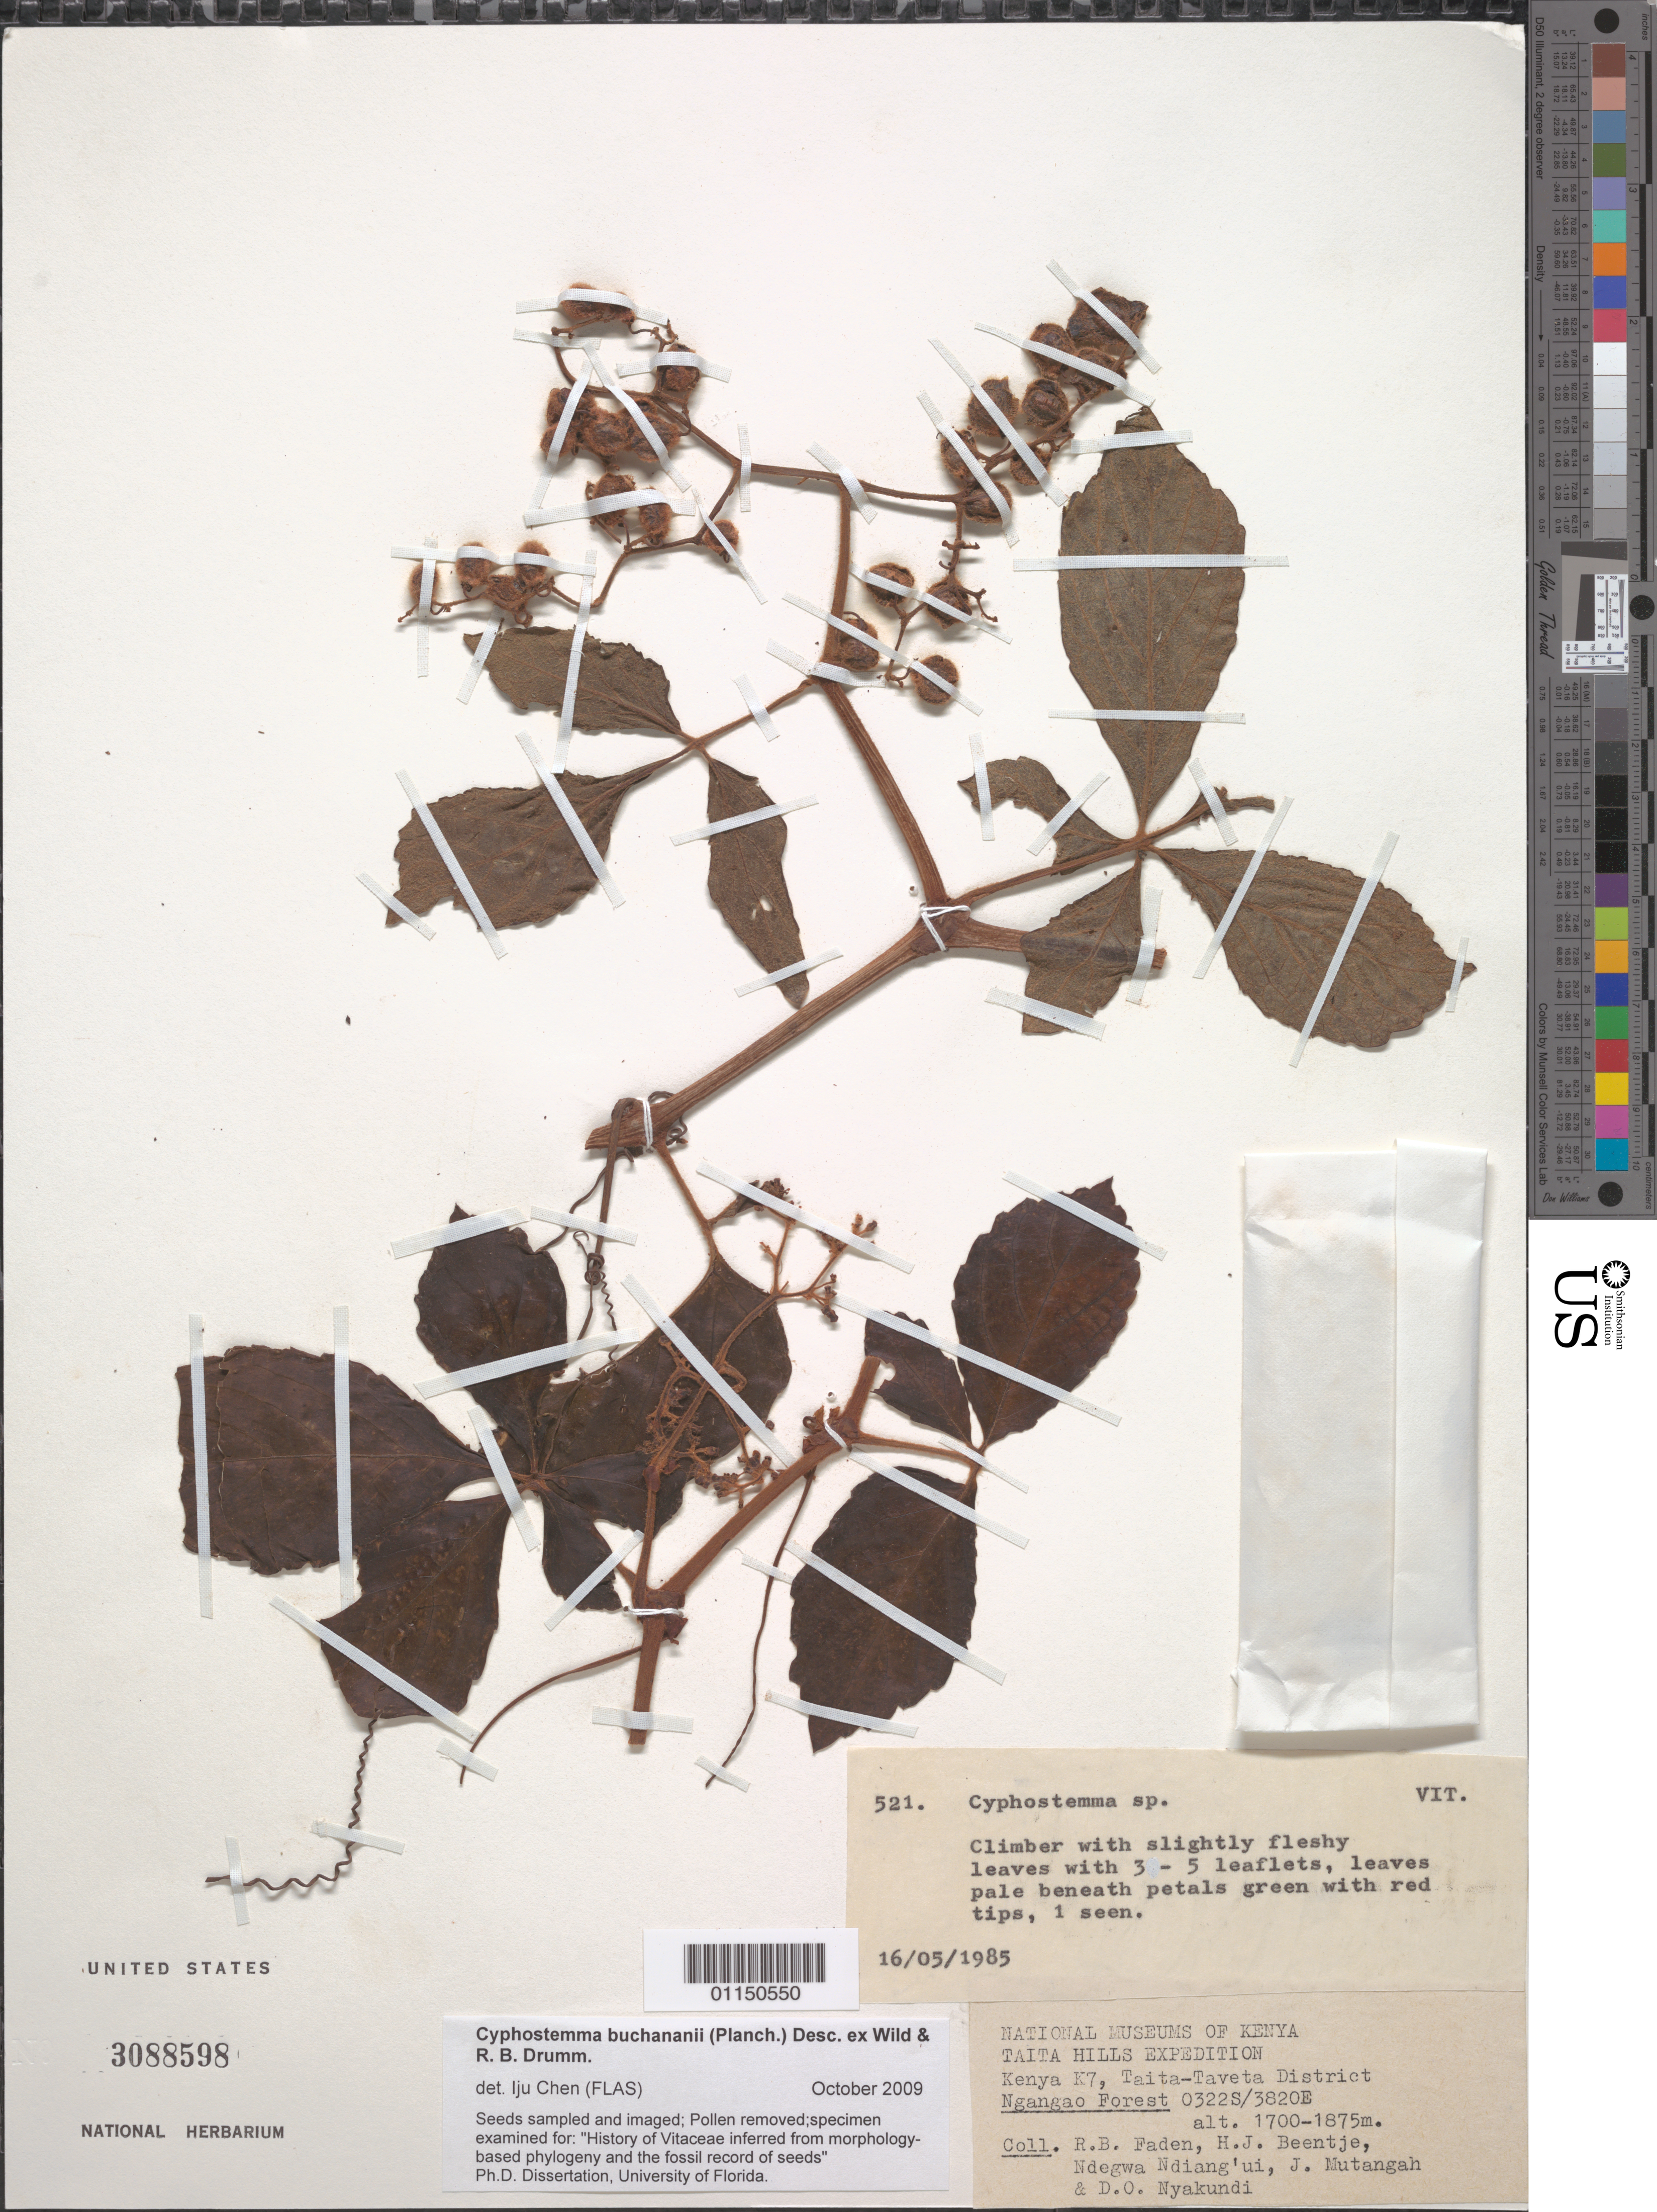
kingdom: Plantae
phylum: Tracheophyta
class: Magnoliopsida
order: Vitales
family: Vitaceae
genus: Cyphostemma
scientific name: Cyphostemma buchananii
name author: (Planch.) Desc. et al.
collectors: R. B. Faden, J. Mutangah, D. Nyakundi, H. J. Beentje & N. Ndiang'ui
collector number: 521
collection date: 1985-05-16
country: Kenya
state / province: Taita Taveta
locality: Ngangao Forets.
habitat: Climber.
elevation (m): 1700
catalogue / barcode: US 3088598